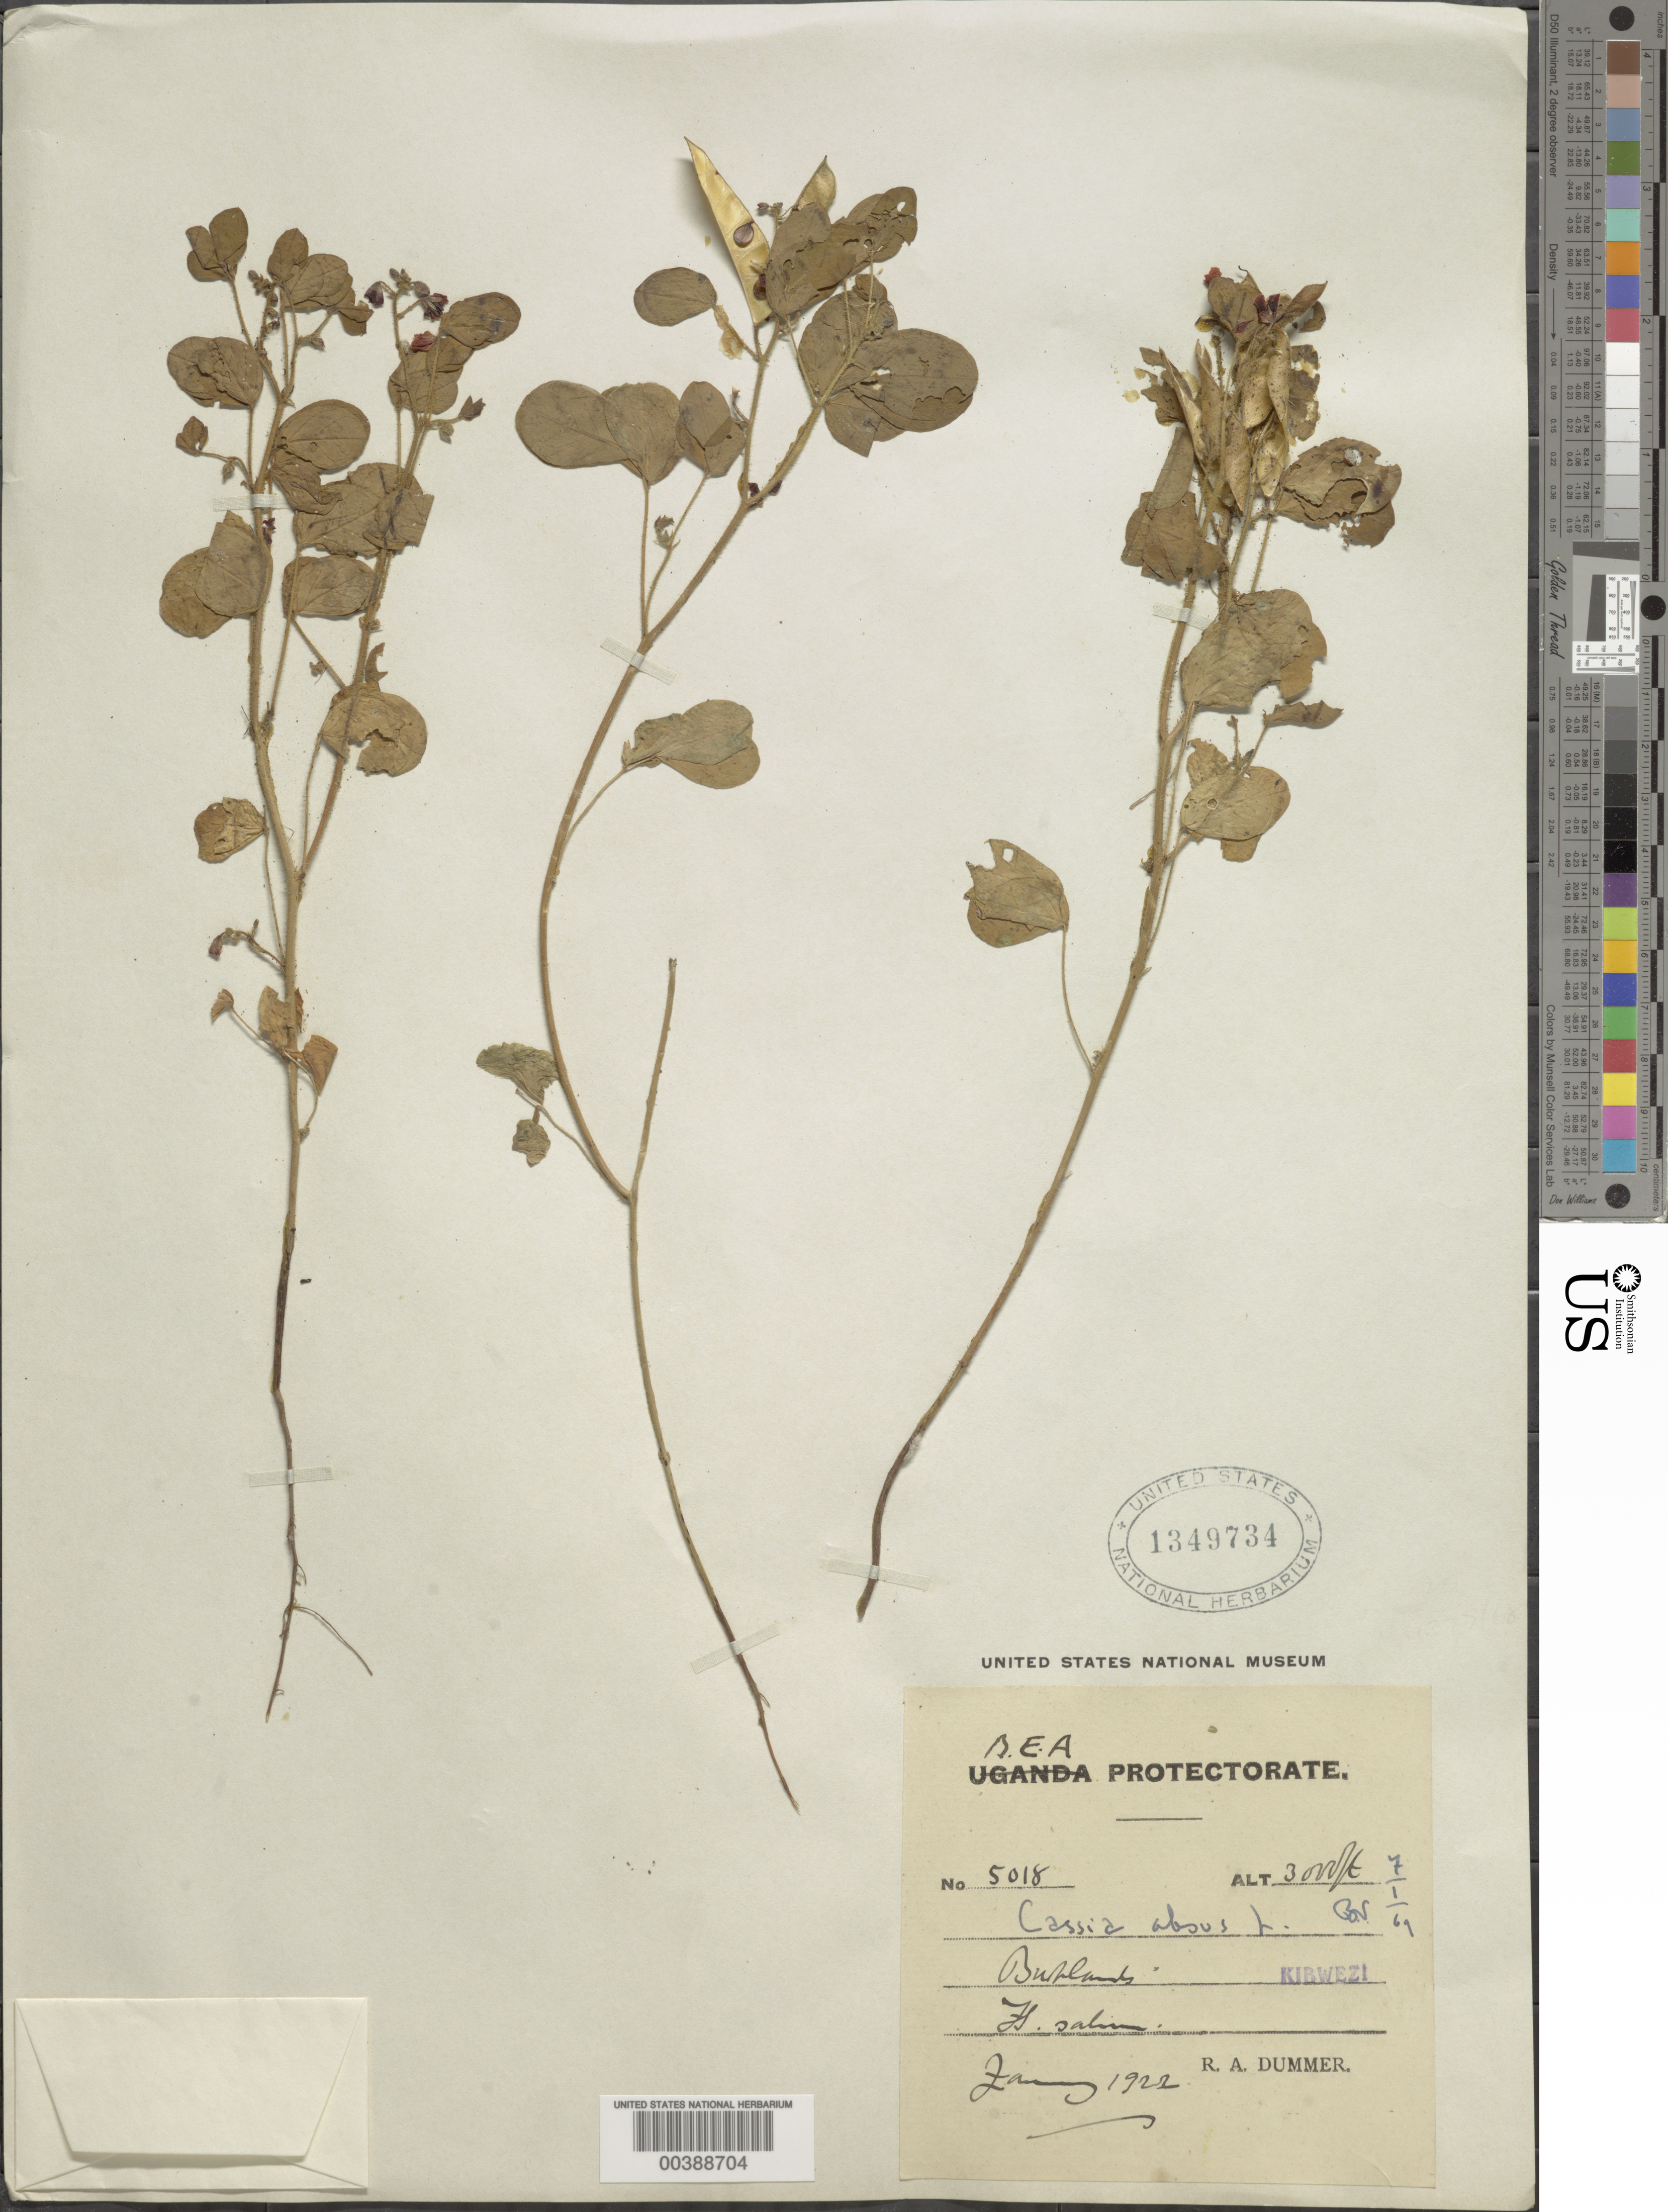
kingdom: Plantae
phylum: Tracheophyta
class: Magnoliopsida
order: Fabales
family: Fabaceae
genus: Chamaecrista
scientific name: Chamaecrista absus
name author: (L.) H.S. Irwin & Barneby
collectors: R. Dümmer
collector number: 5018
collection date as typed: Jan 1922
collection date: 1922-01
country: Uganda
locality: Kibwezi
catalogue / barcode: US 1349734